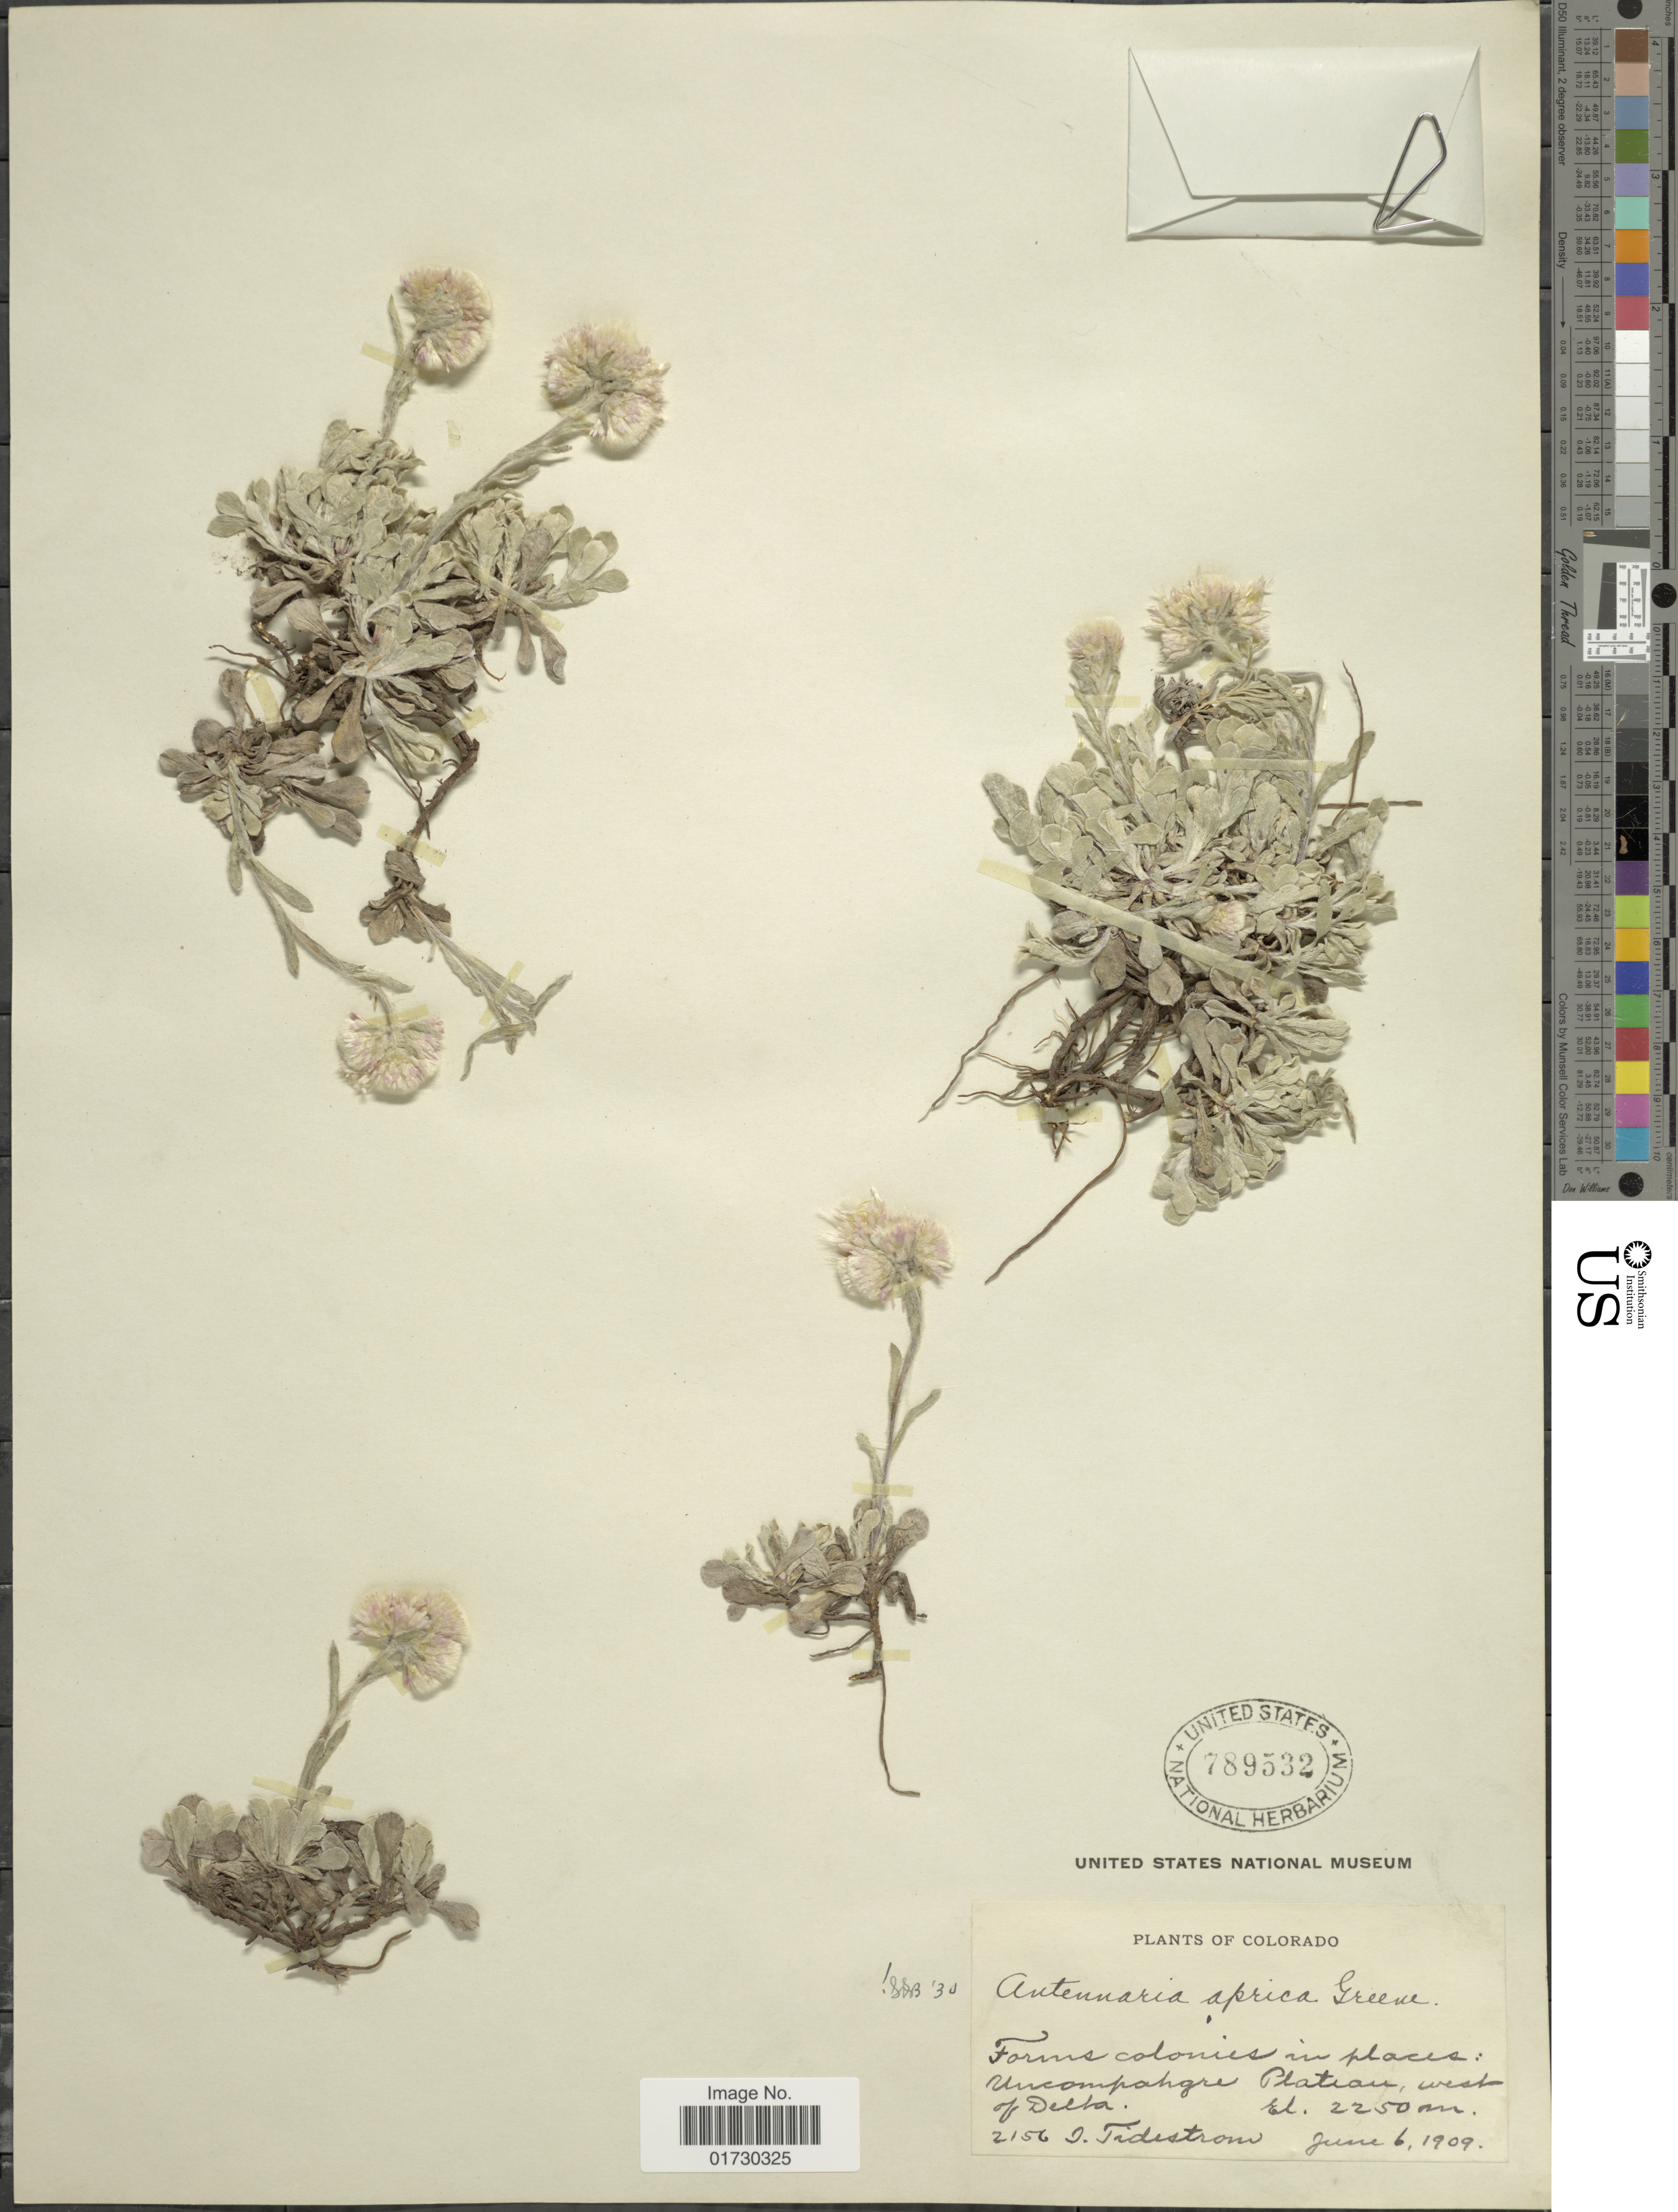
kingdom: Plantae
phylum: Tracheophyta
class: Magnoliopsida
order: Asterales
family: Asteraceae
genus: Antennaria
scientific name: Antennaria aprica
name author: Greene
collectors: I. F. Tidestrom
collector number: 2156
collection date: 1909-06-06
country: United States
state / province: Colorado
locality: Uncompahgre Plateau, west of Delta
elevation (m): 2250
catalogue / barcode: US 789532